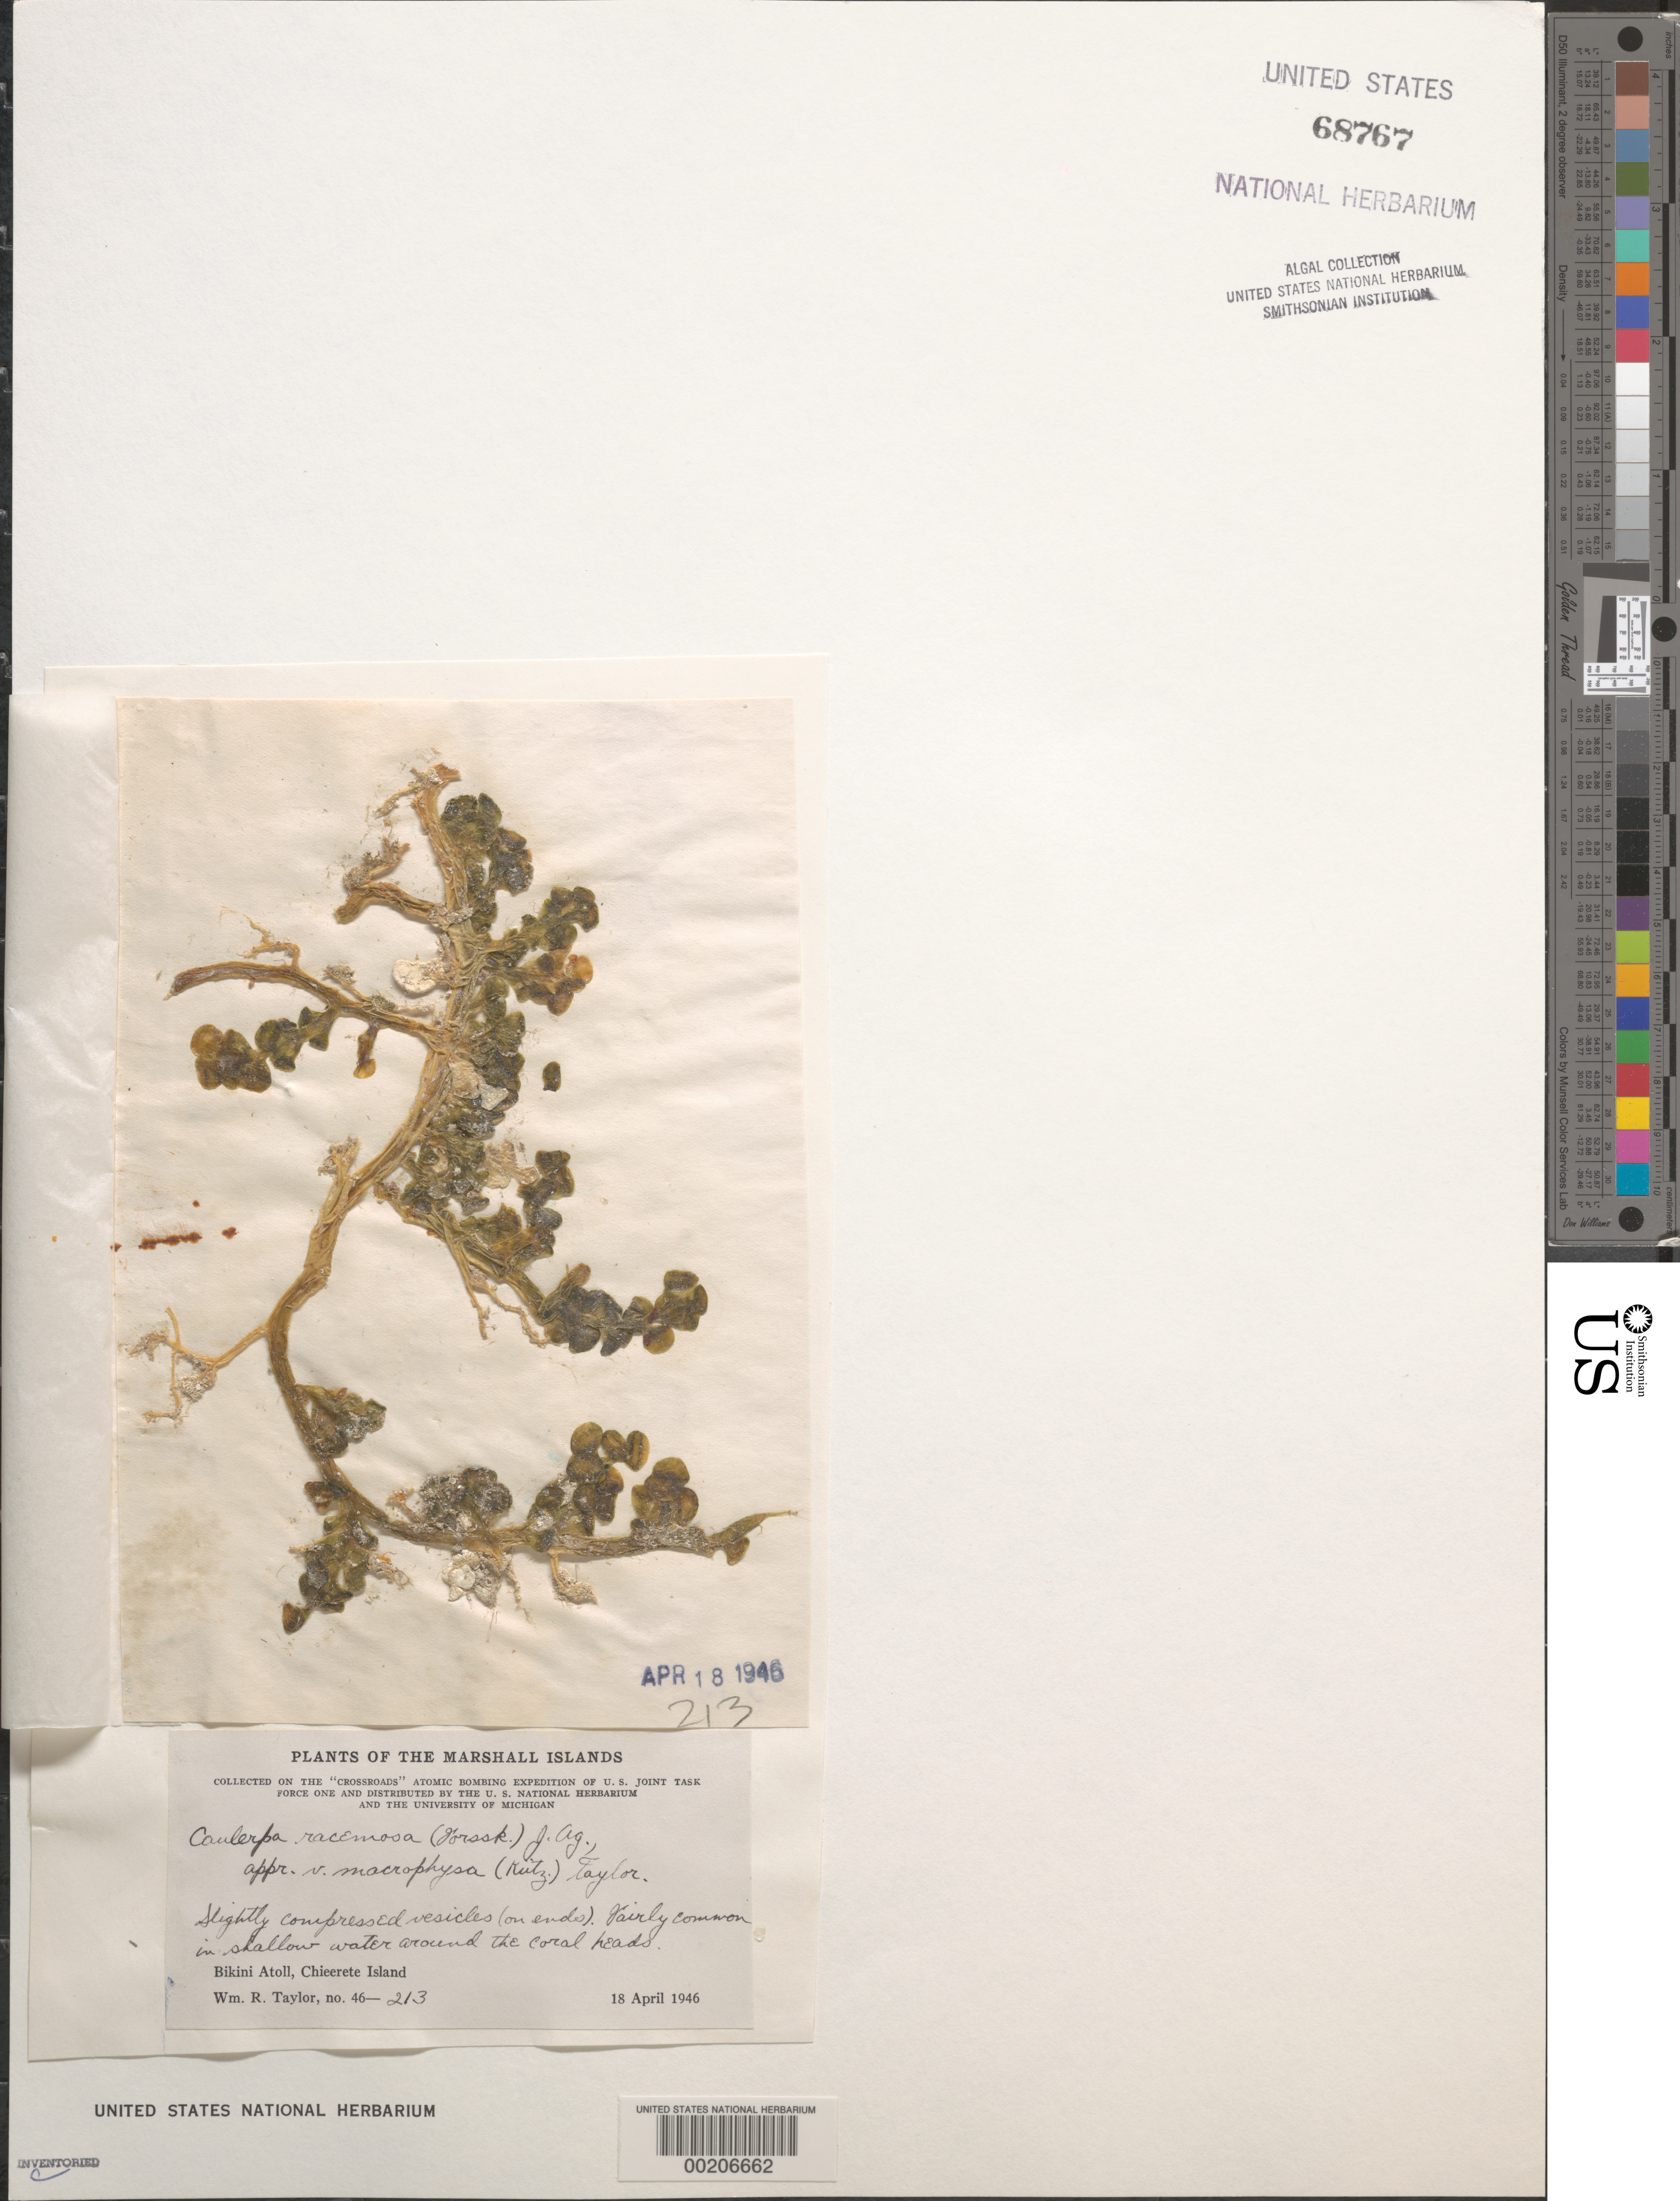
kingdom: Plantae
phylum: Chlorophyta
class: Ulvophyceae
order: Bryopsidales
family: Caulerpaceae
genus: Caulerpa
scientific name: Caulerpa racemosa var. macrophysa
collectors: W. R. Taylor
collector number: WRT 46-213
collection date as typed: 18 Apr 1946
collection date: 1946-04-18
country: Marshall Islands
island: Bikini Atoll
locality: Chieerete Islet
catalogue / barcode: US 68767